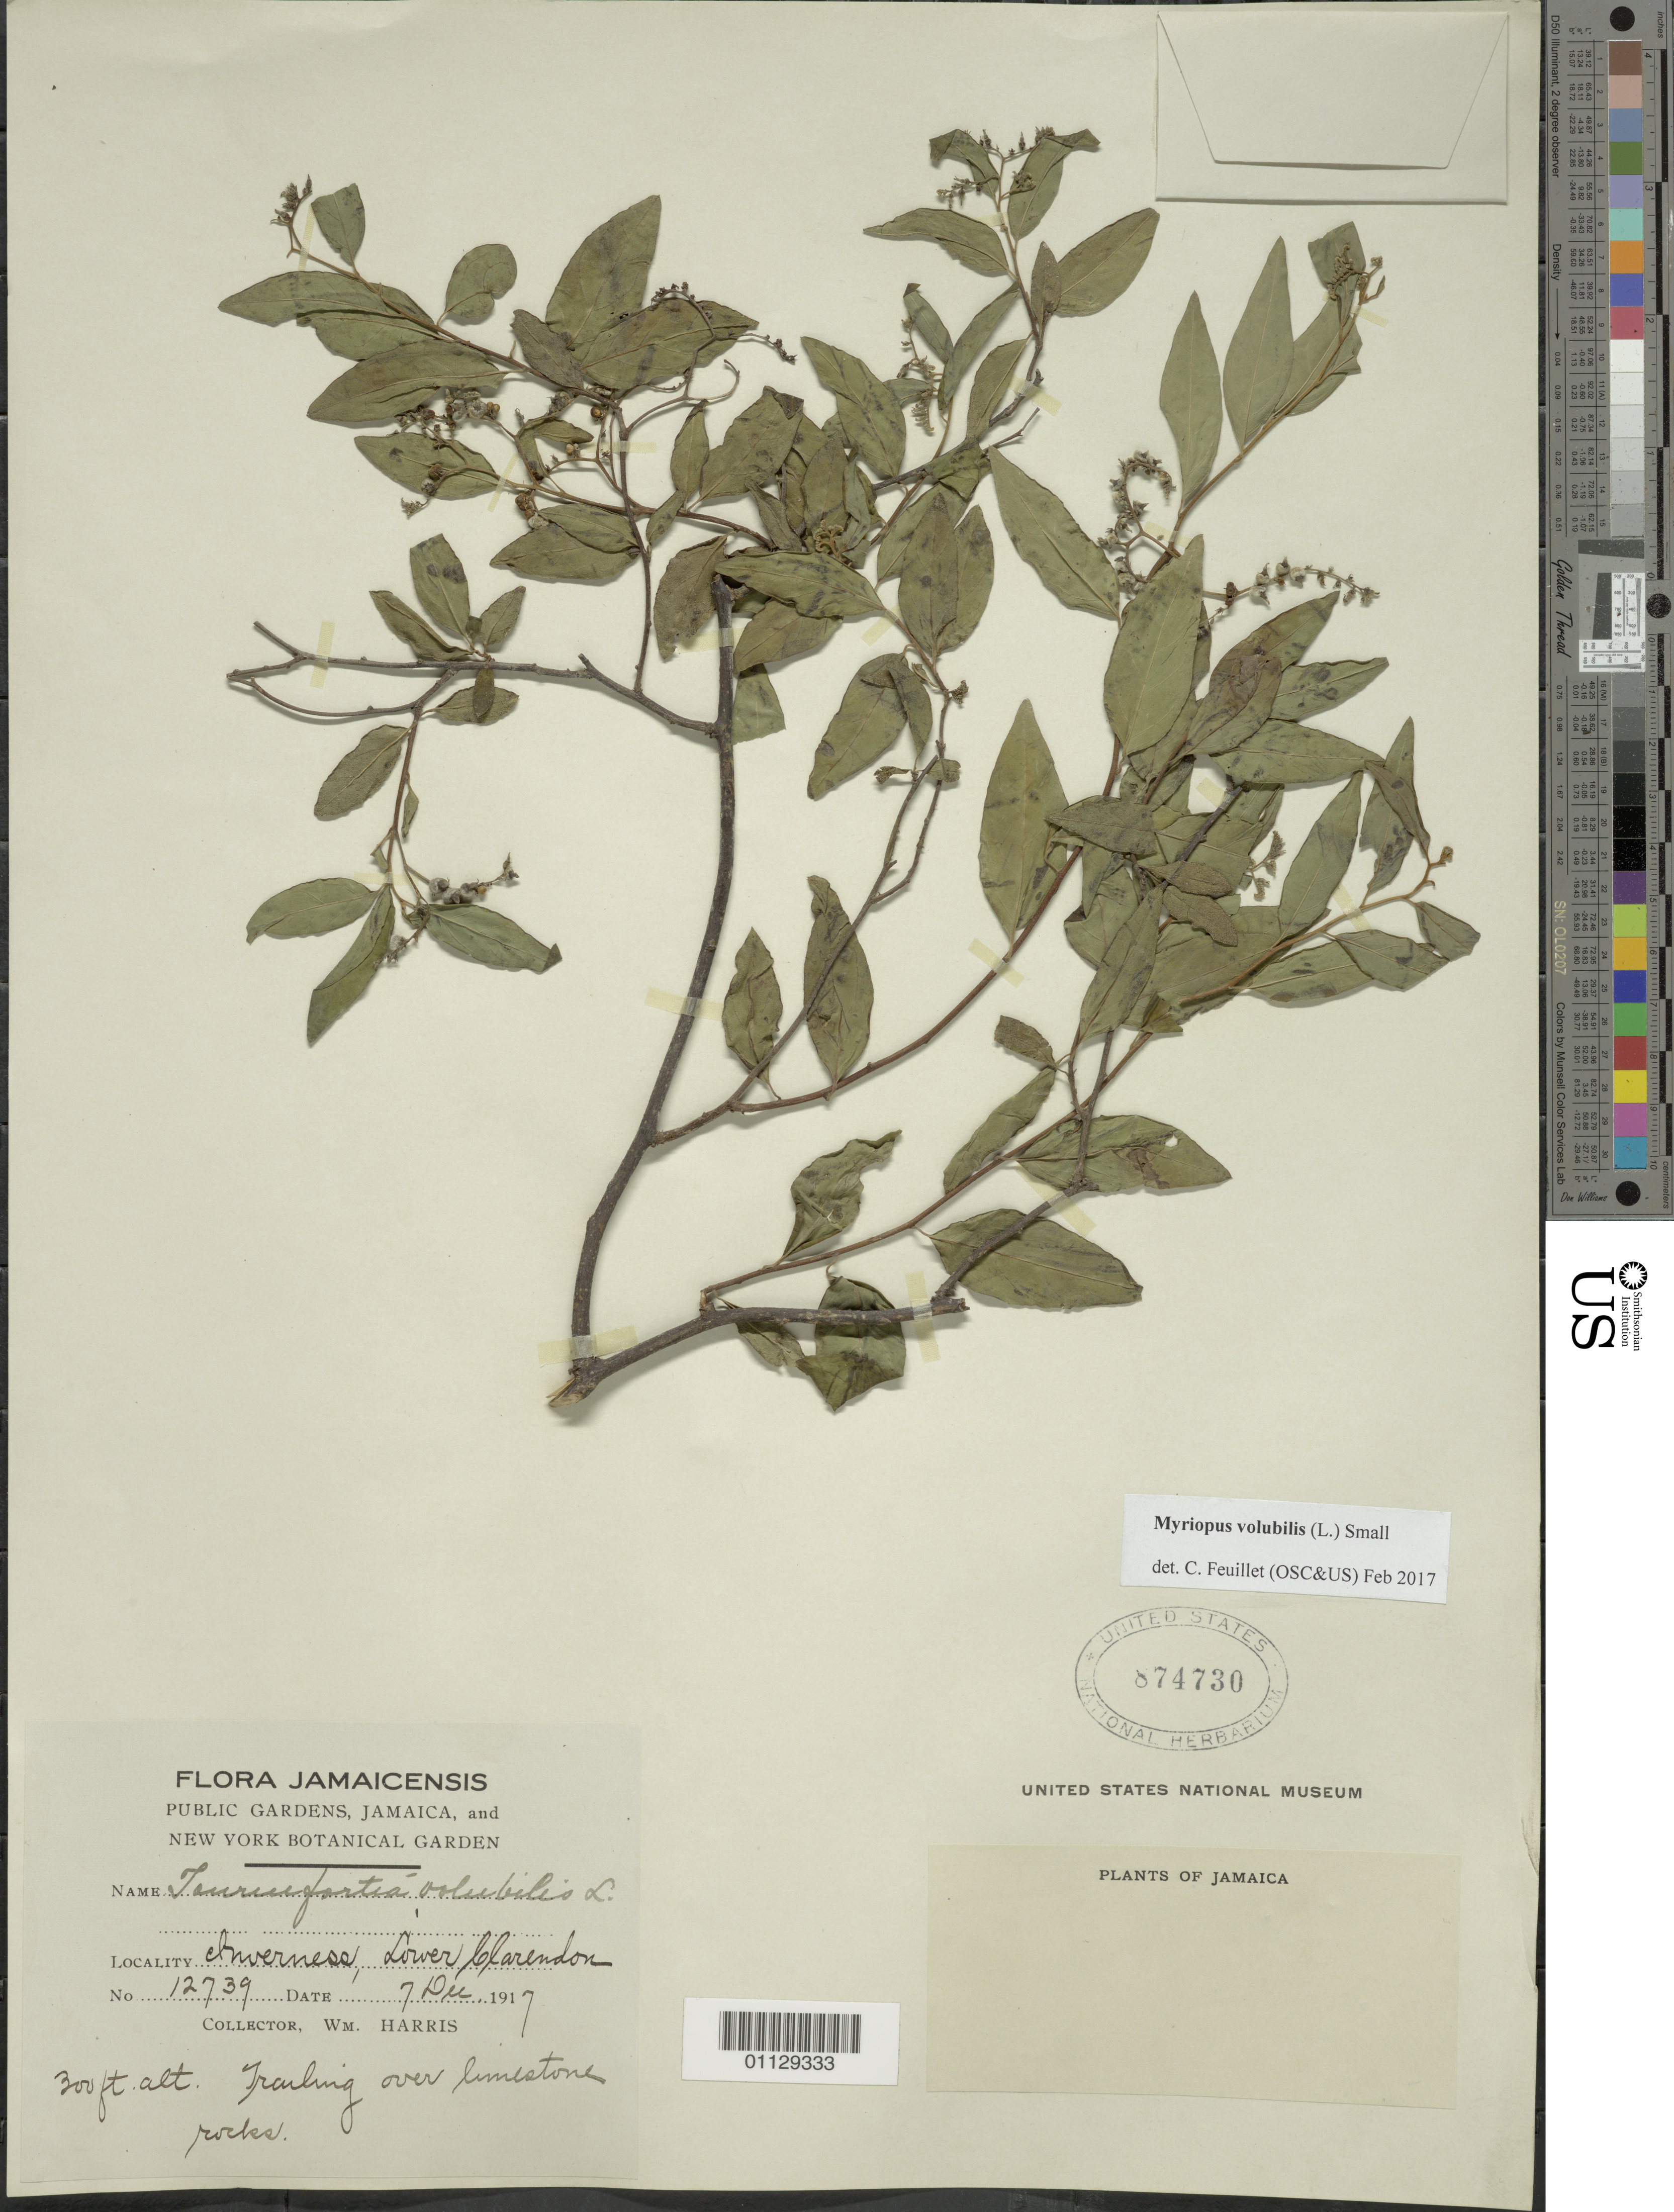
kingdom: Plantae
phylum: Tracheophyta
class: Magnoliopsida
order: Boraginales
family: Heliotropiaceae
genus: Myriopus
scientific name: Myriopus volubilis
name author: (L.) Small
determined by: Feuillet, C.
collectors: W. Harris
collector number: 12739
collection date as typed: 07 Dec 1917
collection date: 1917-12-07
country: Jamaica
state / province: Clarendon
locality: Inverness, Lower Clarendon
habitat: Limestone rocks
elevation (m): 91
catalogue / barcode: US 874730